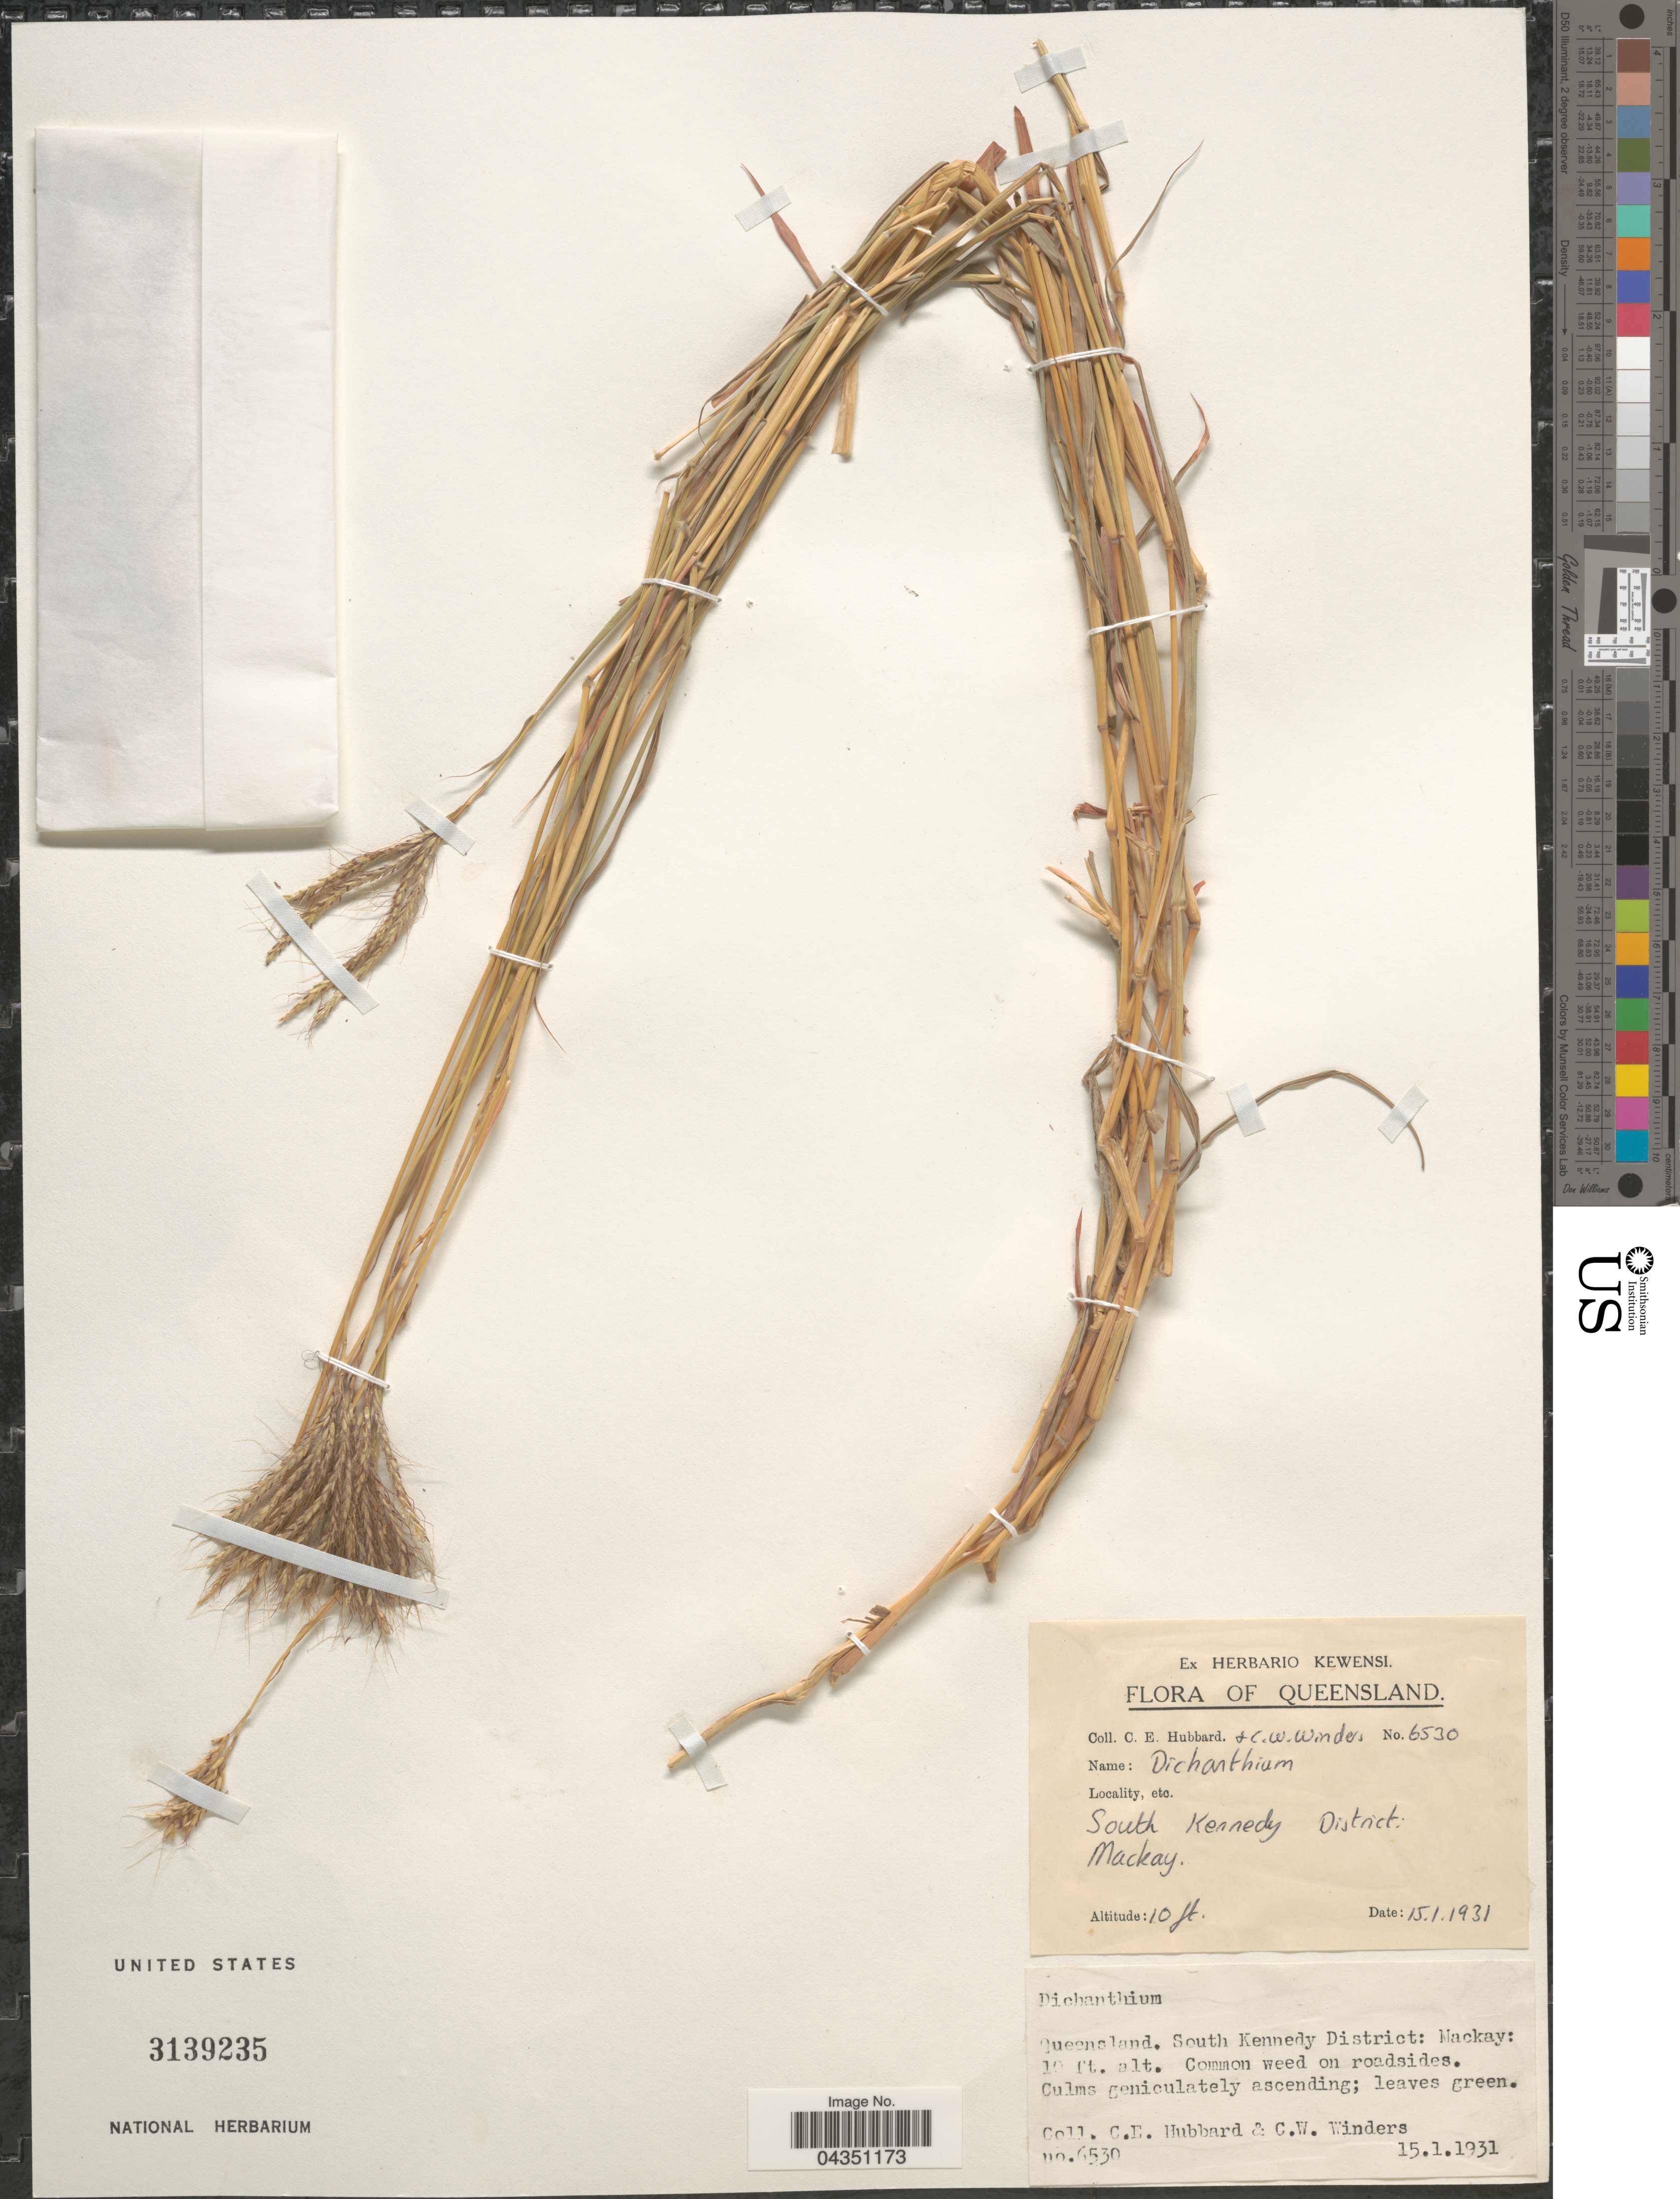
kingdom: Plantae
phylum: Tracheophyta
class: Liliopsida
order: Poales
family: Poaceae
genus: Dichanthium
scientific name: Dichanthium sp.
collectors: C. E. Hubbard & C. Winders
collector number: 6530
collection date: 1931-01-15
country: Australia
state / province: Queensland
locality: South Kennedy District: Mackay.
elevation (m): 3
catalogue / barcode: US 3139235